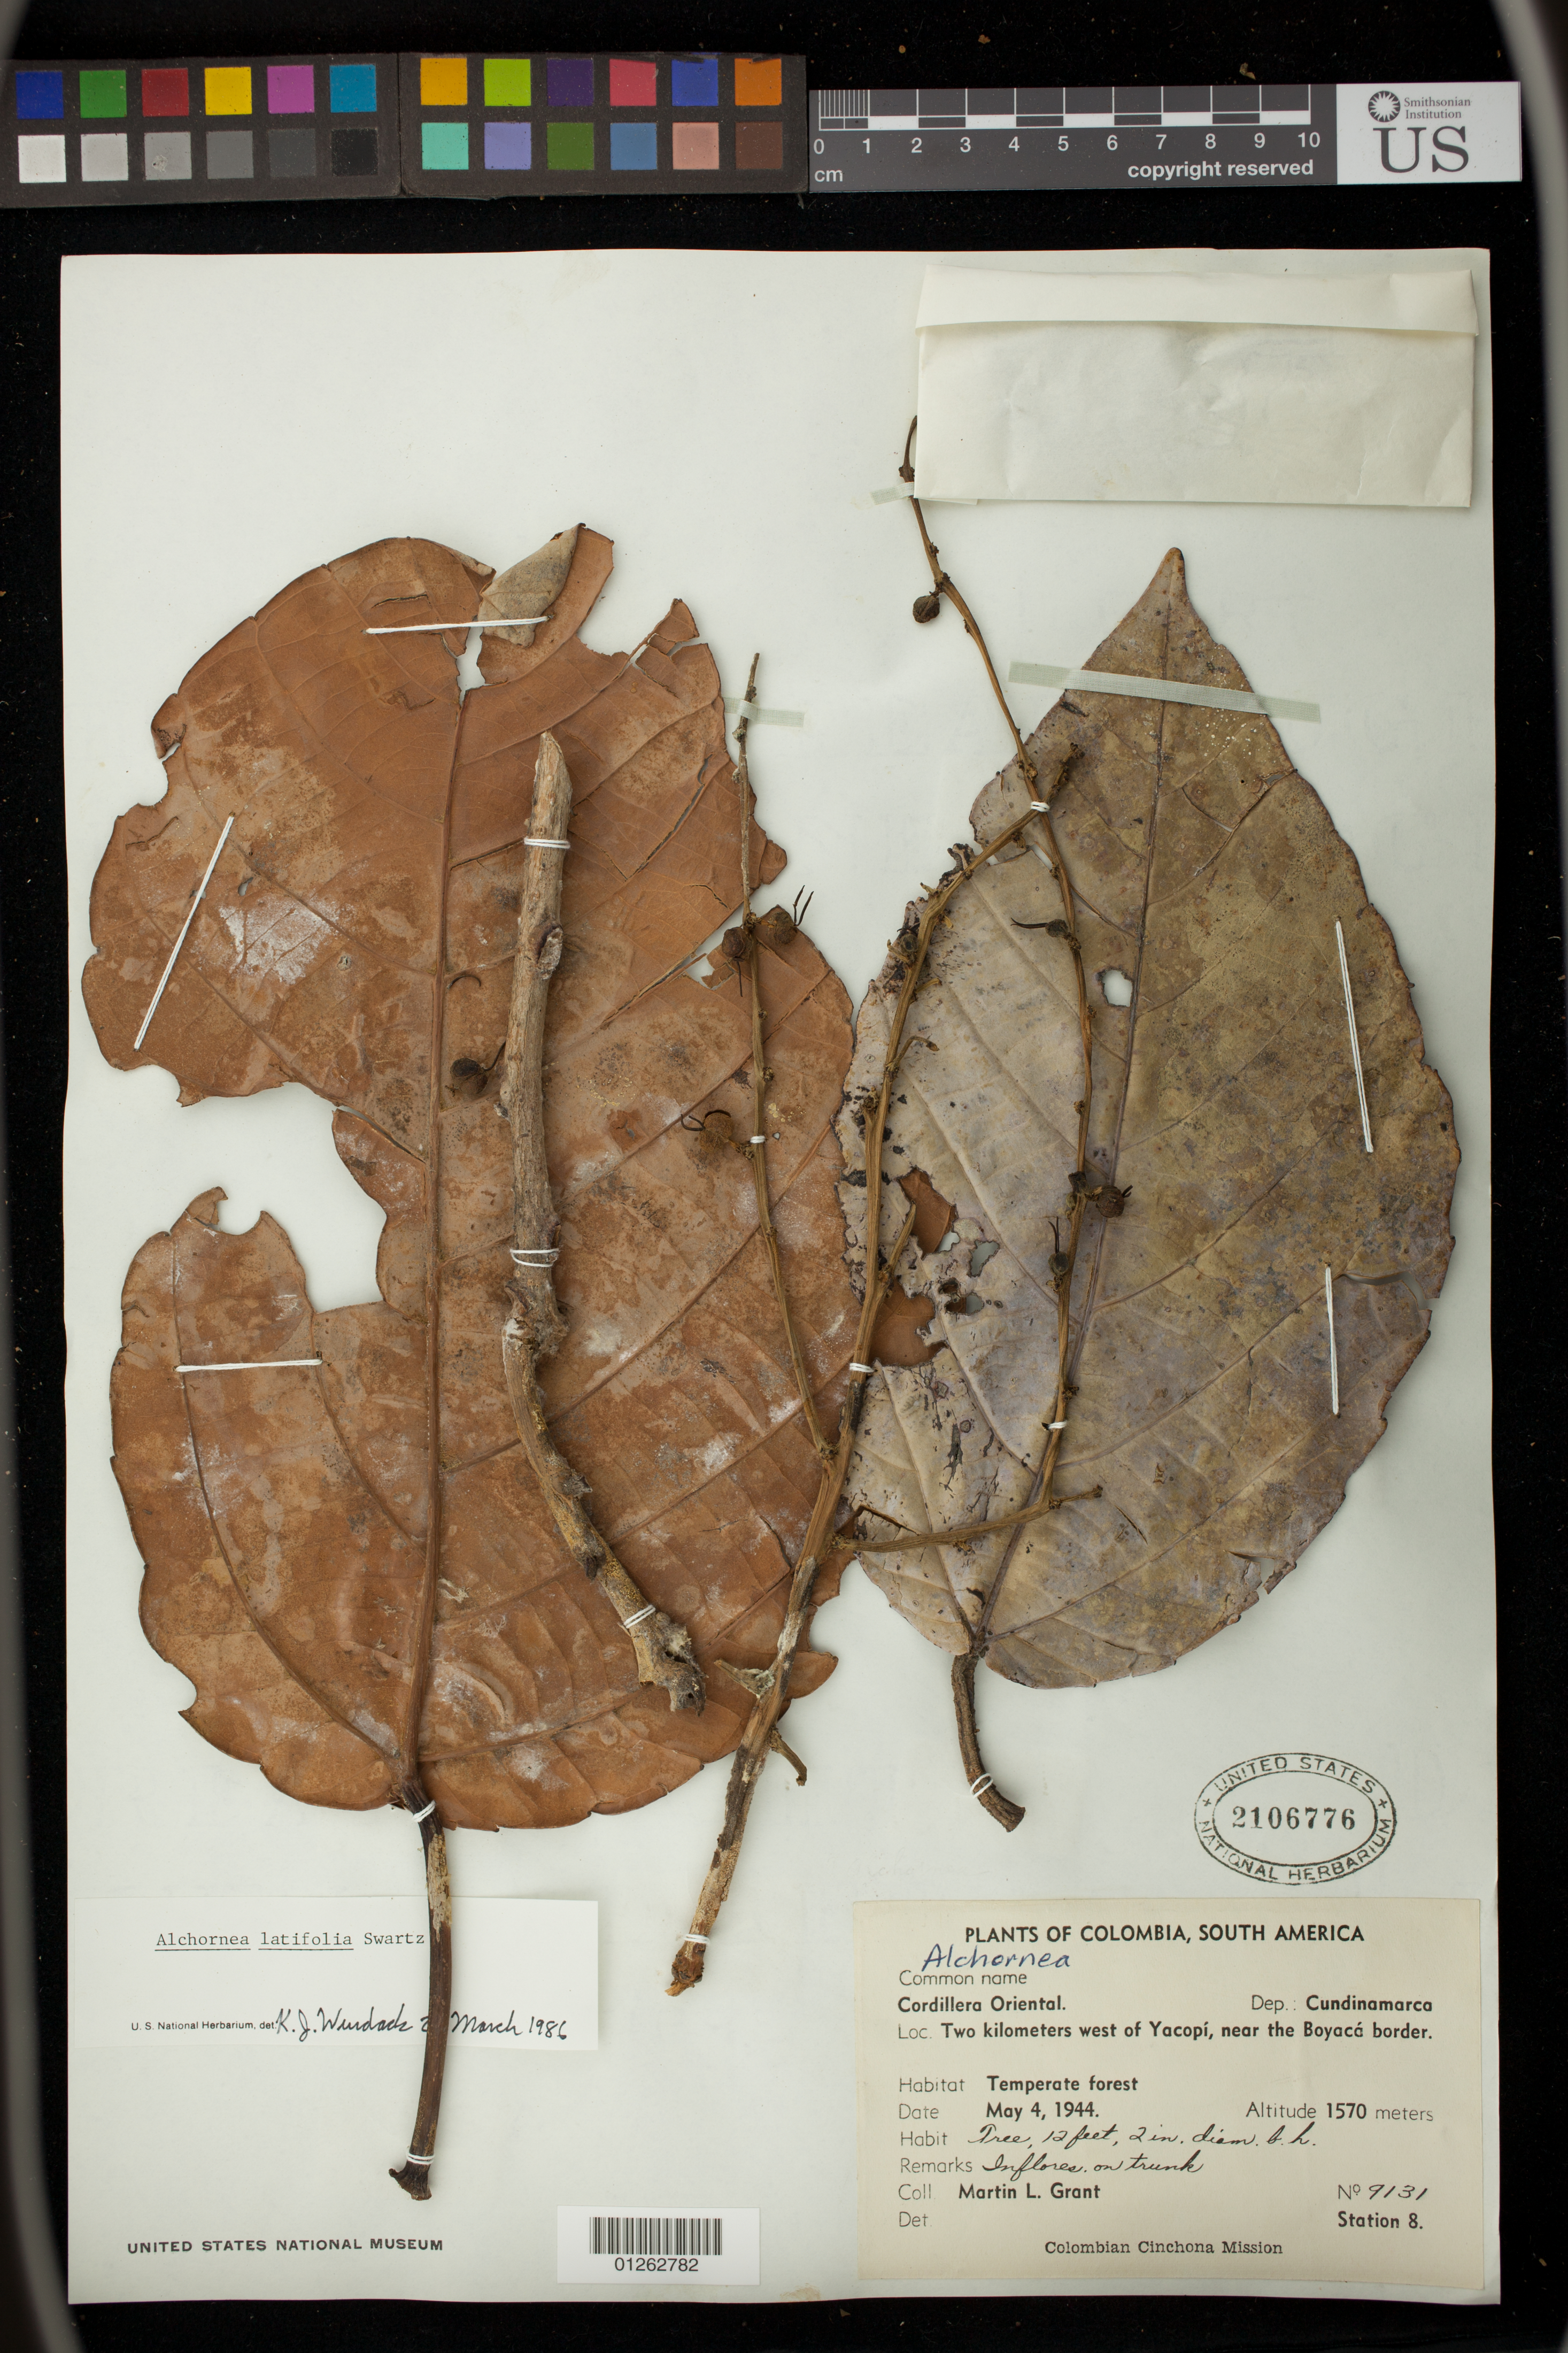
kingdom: Plantae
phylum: Tracheophyta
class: Magnoliopsida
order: Malpighiales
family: Euphorbiaceae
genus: Alchornea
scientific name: Alchornea latifolia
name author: Sw.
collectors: M. L. Grant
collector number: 9131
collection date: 1944-05-04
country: Colombia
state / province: Cundinamarca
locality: Cordillera Oriental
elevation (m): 1570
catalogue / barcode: US 2106776